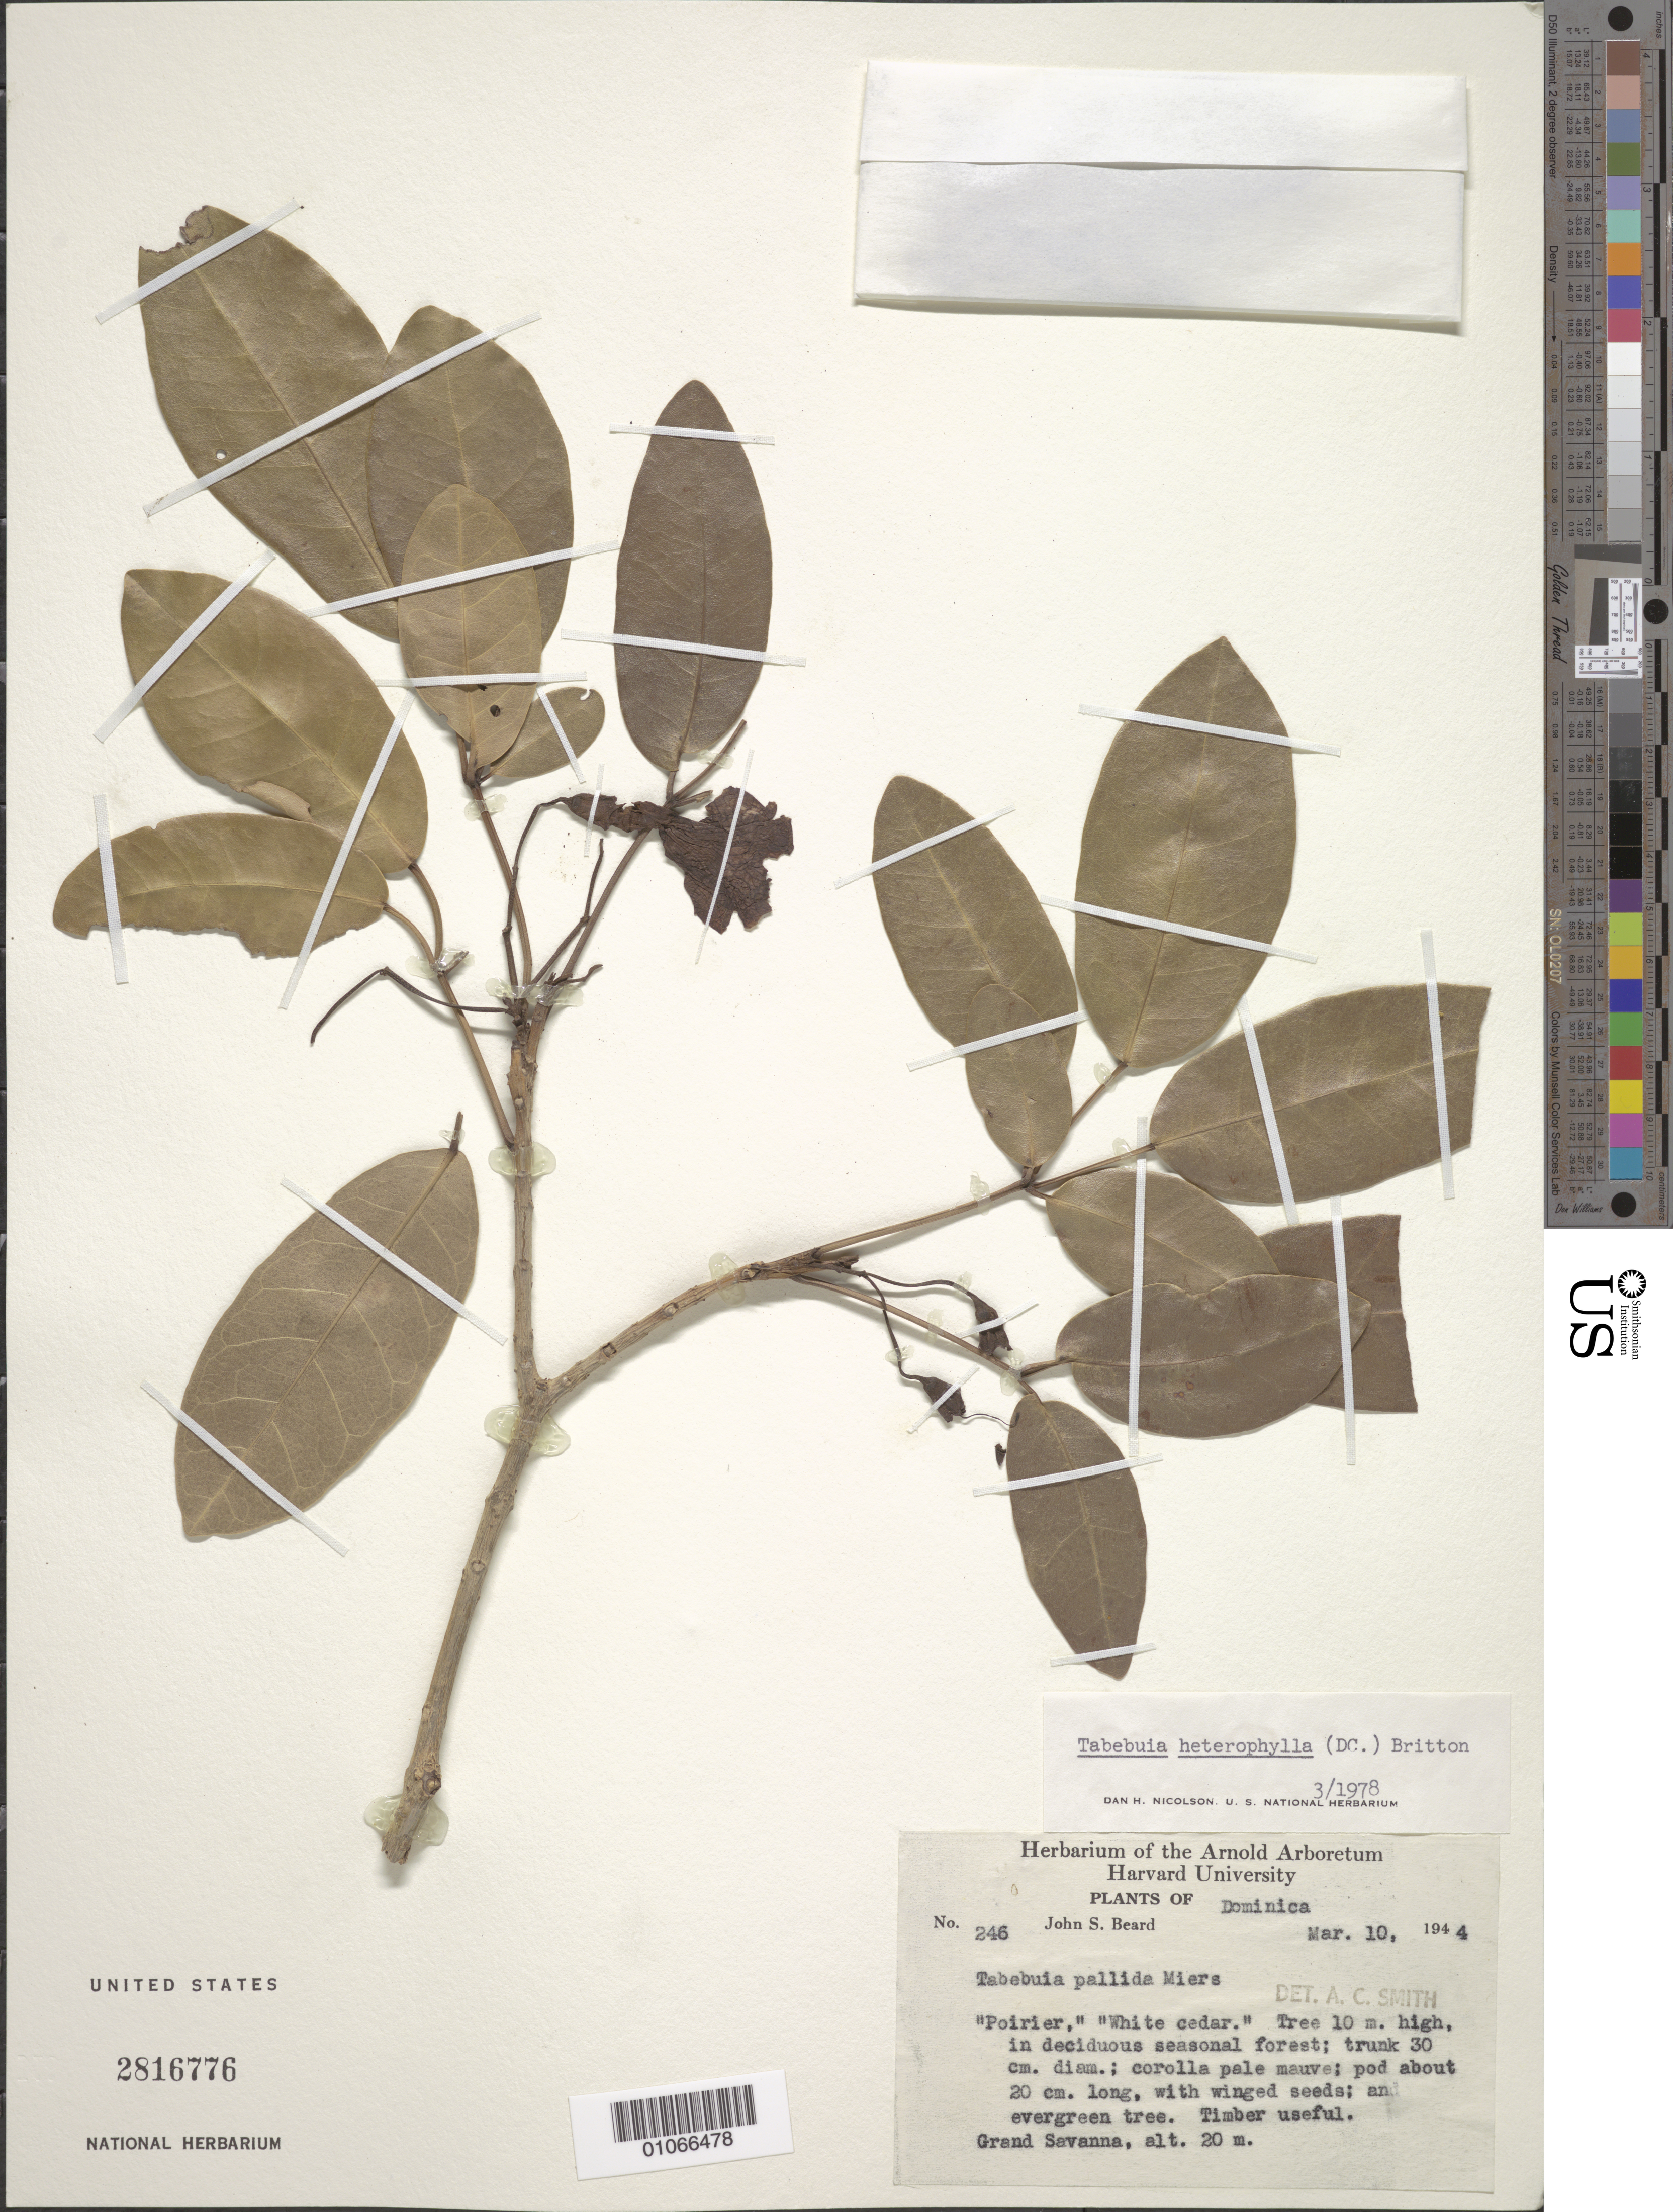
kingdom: Plantae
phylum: Tracheophyta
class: Magnoliopsida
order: Lamiales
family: Bignoniaceae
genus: Tabebuia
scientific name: Tabebuia heterophylla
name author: (DC.) Britton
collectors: J. Beard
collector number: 246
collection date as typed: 10 Mar 1944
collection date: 1944-03-10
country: Dominica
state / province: St. Joseph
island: Dominica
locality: In deciduous seasonal forest. Grand Savanna.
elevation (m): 20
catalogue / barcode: US 2816776